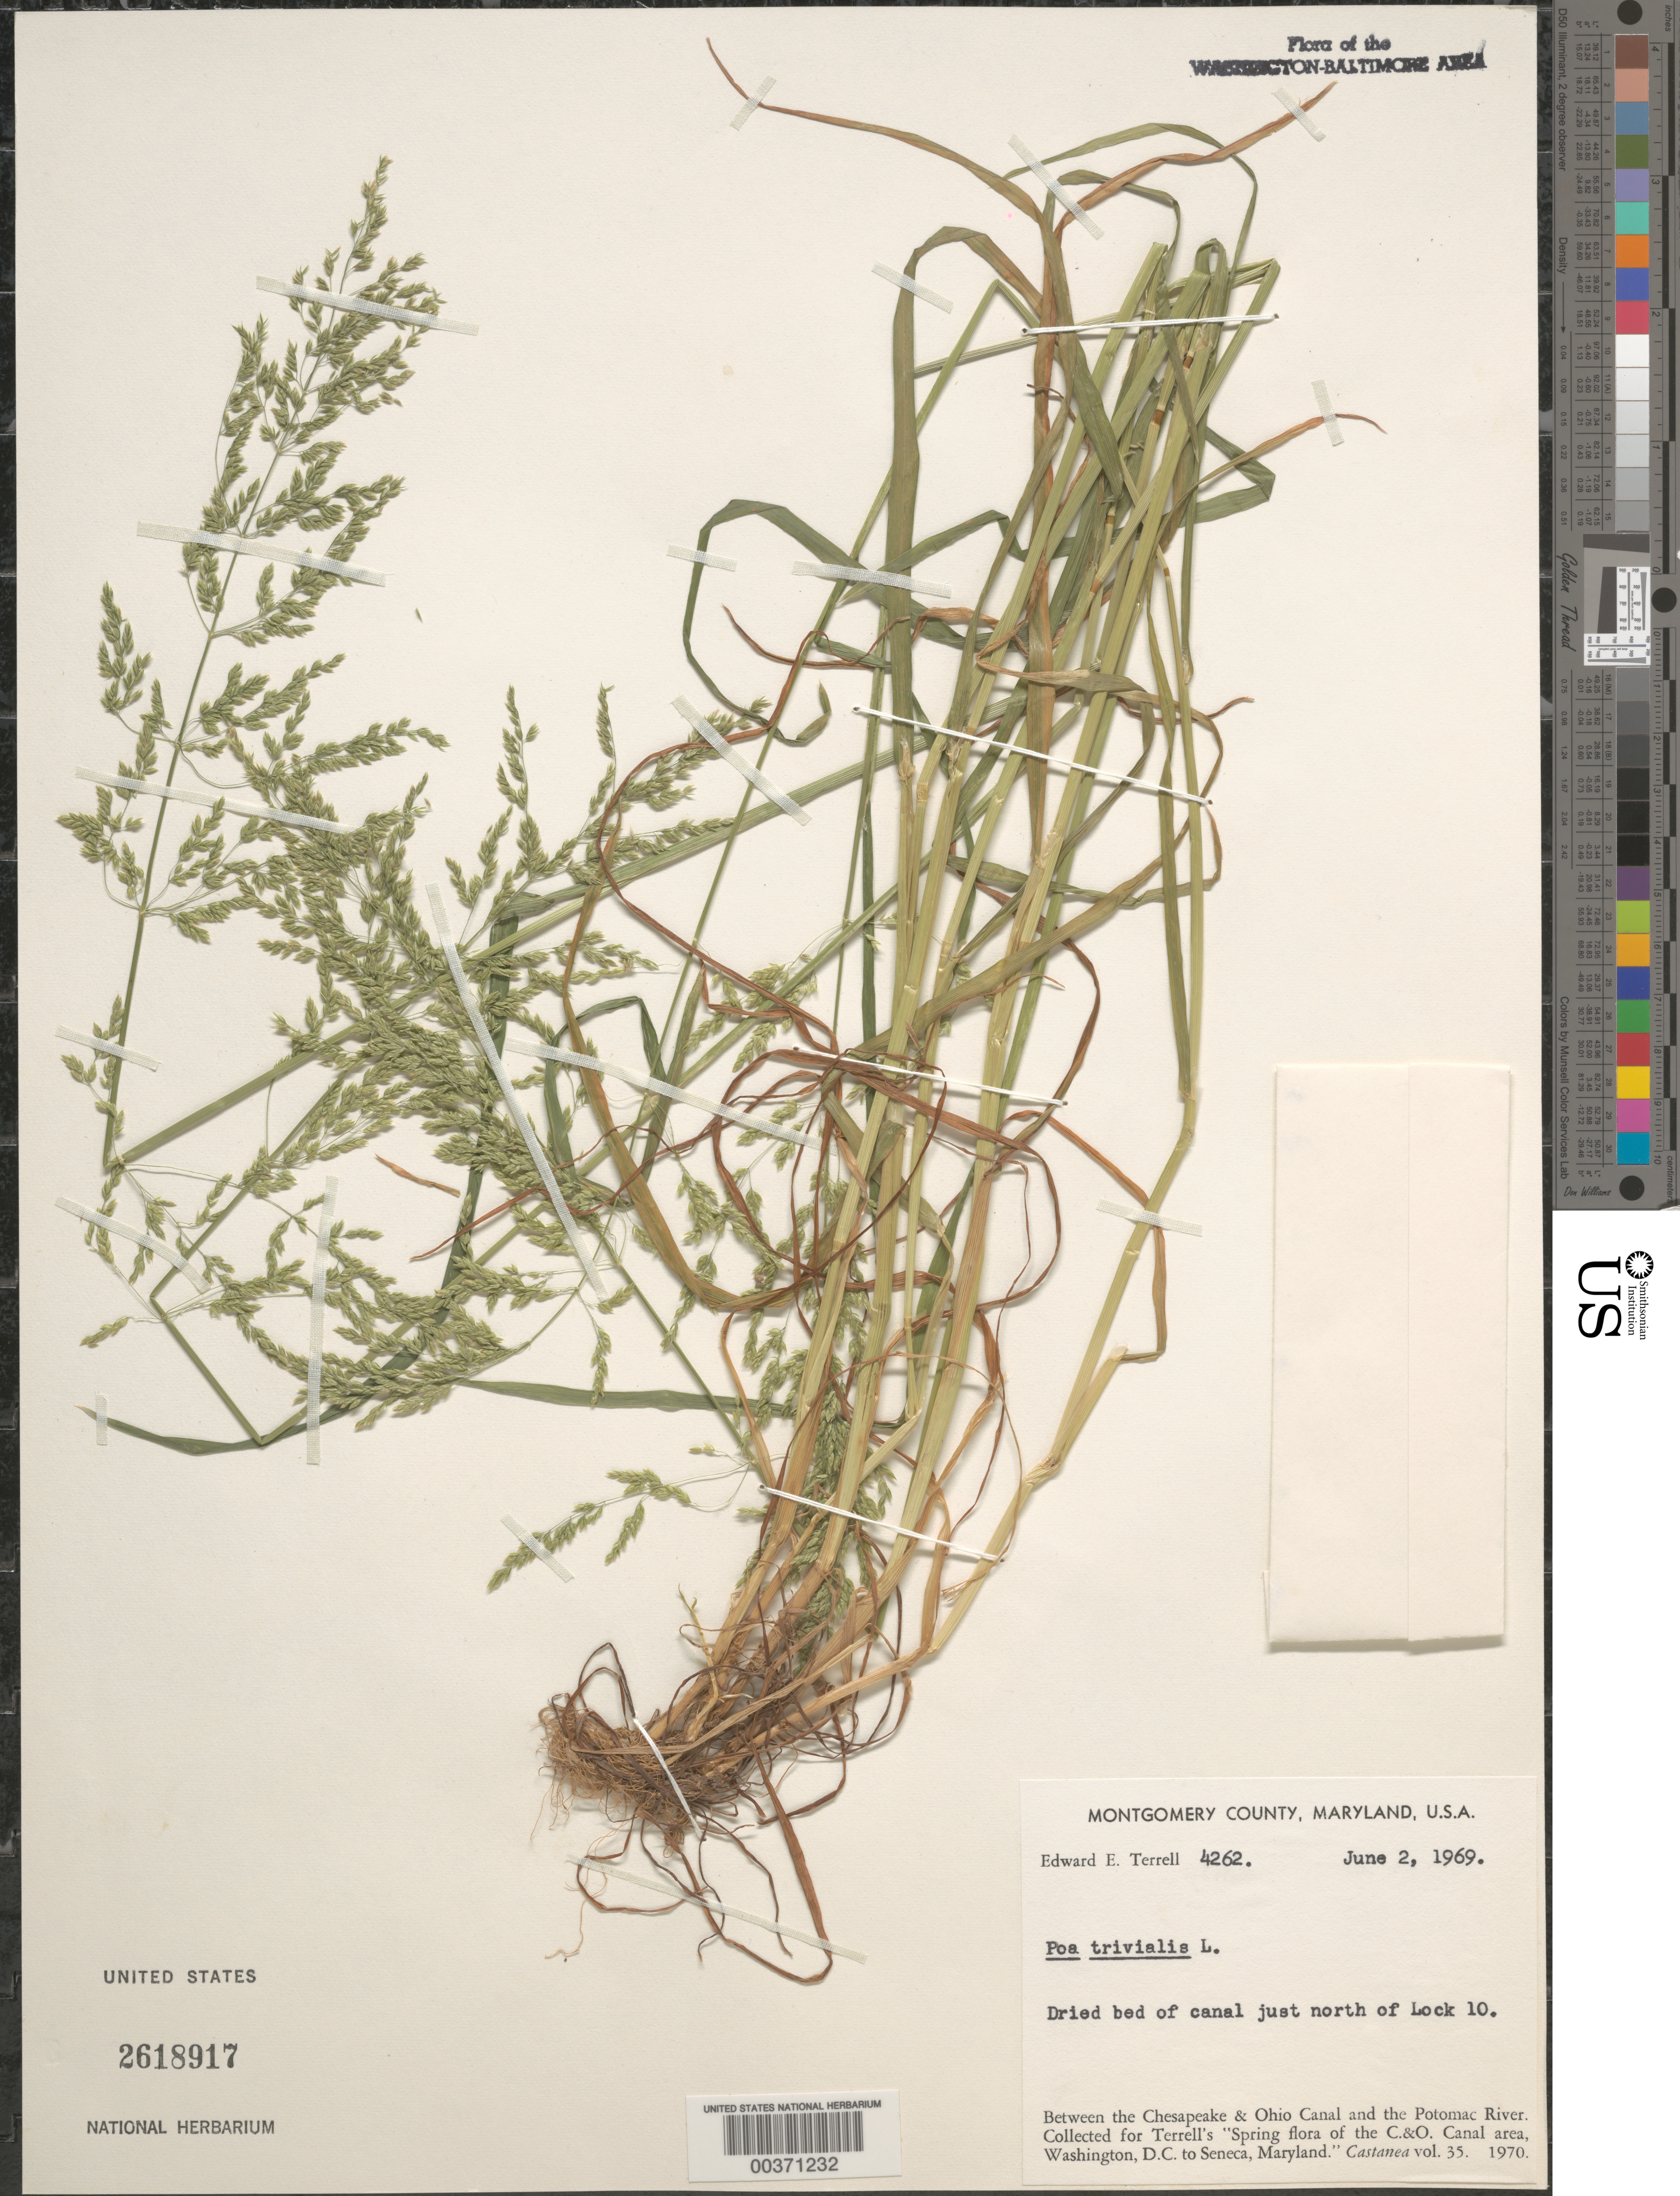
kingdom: Plantae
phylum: Tracheophyta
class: Liliopsida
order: Poales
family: Poaceae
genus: Poa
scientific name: Poa trivialis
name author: L.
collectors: E. E. Terrell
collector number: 4262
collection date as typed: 02 Jun 1969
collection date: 1969-06-02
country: United States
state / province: Maryland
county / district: Montgomery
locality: C. & O. Canal, north of Lock 10 C. and O. Canal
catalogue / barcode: US 2618917